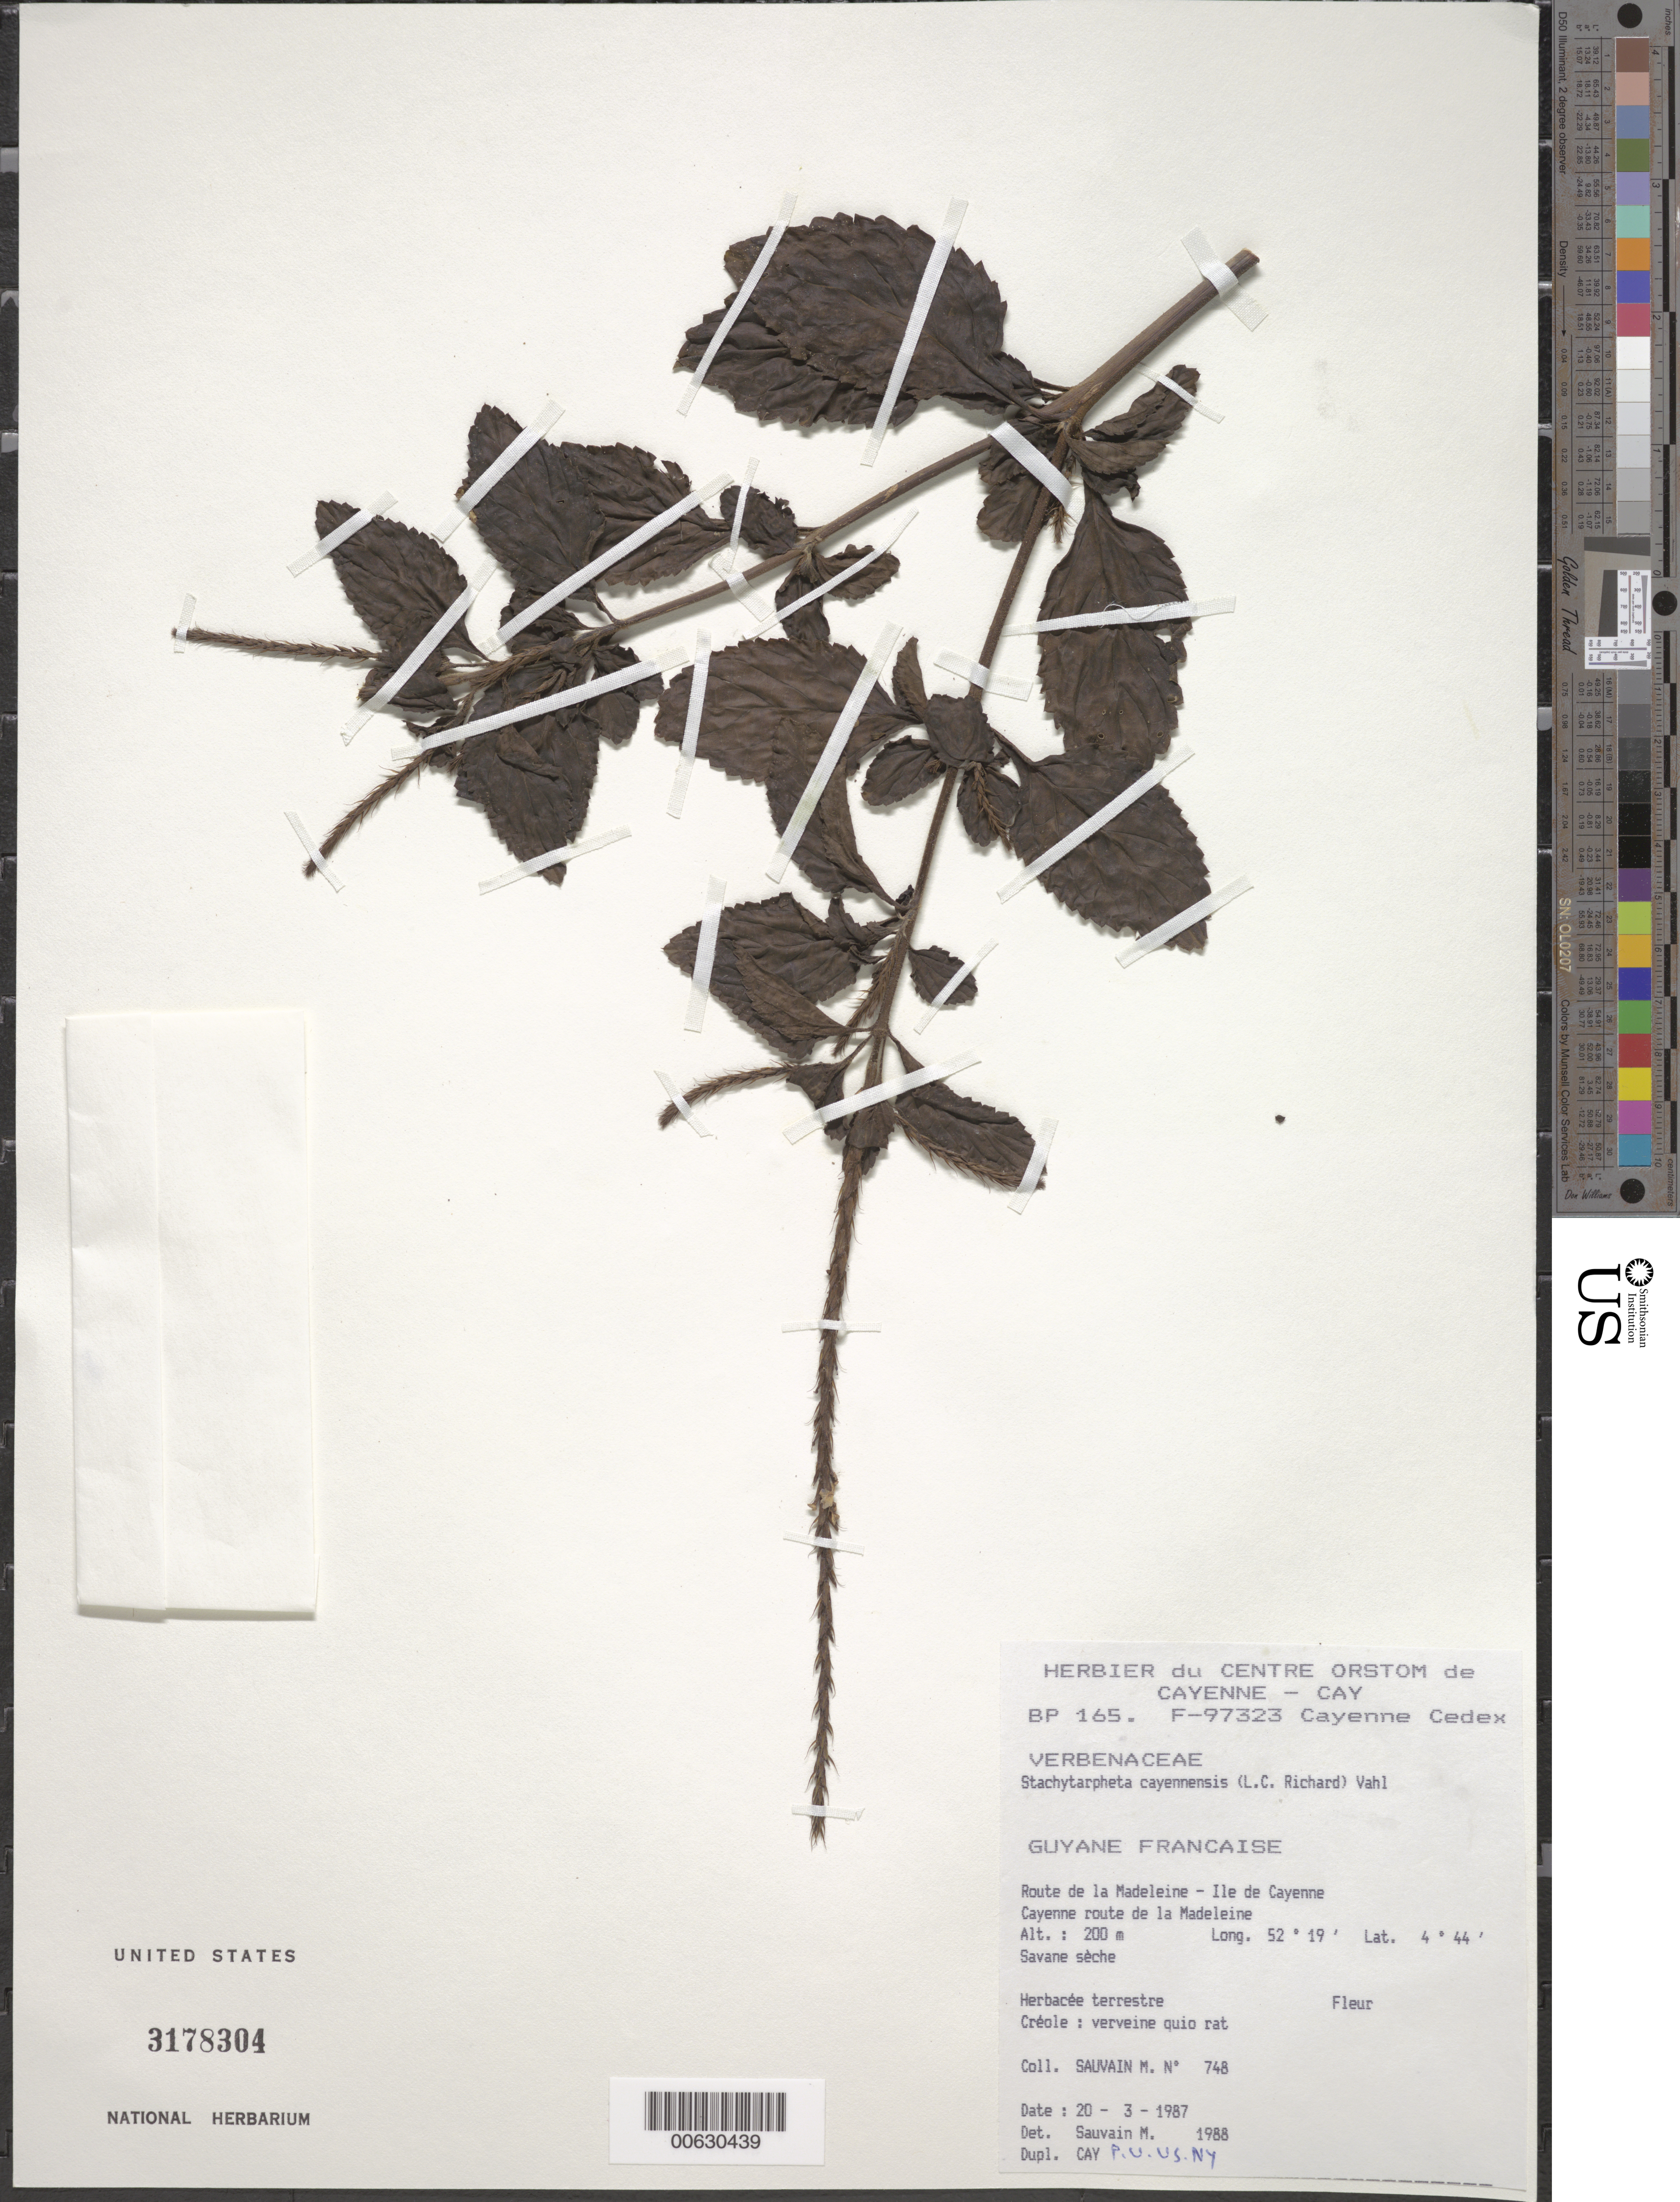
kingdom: Plantae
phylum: Tracheophyta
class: Magnoliopsida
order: Lamiales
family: Verbenaceae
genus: Stachytarpheta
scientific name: Stachytarpheta cayennensis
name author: (Rich.) Vahl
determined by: Sauvain, M.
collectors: M. Sauvain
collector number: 748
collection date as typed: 20-Mar-87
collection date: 1987-03-20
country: French Guiana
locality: Ile de Cayenne, route de la Madeleine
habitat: Savane seche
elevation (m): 200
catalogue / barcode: US 3178304